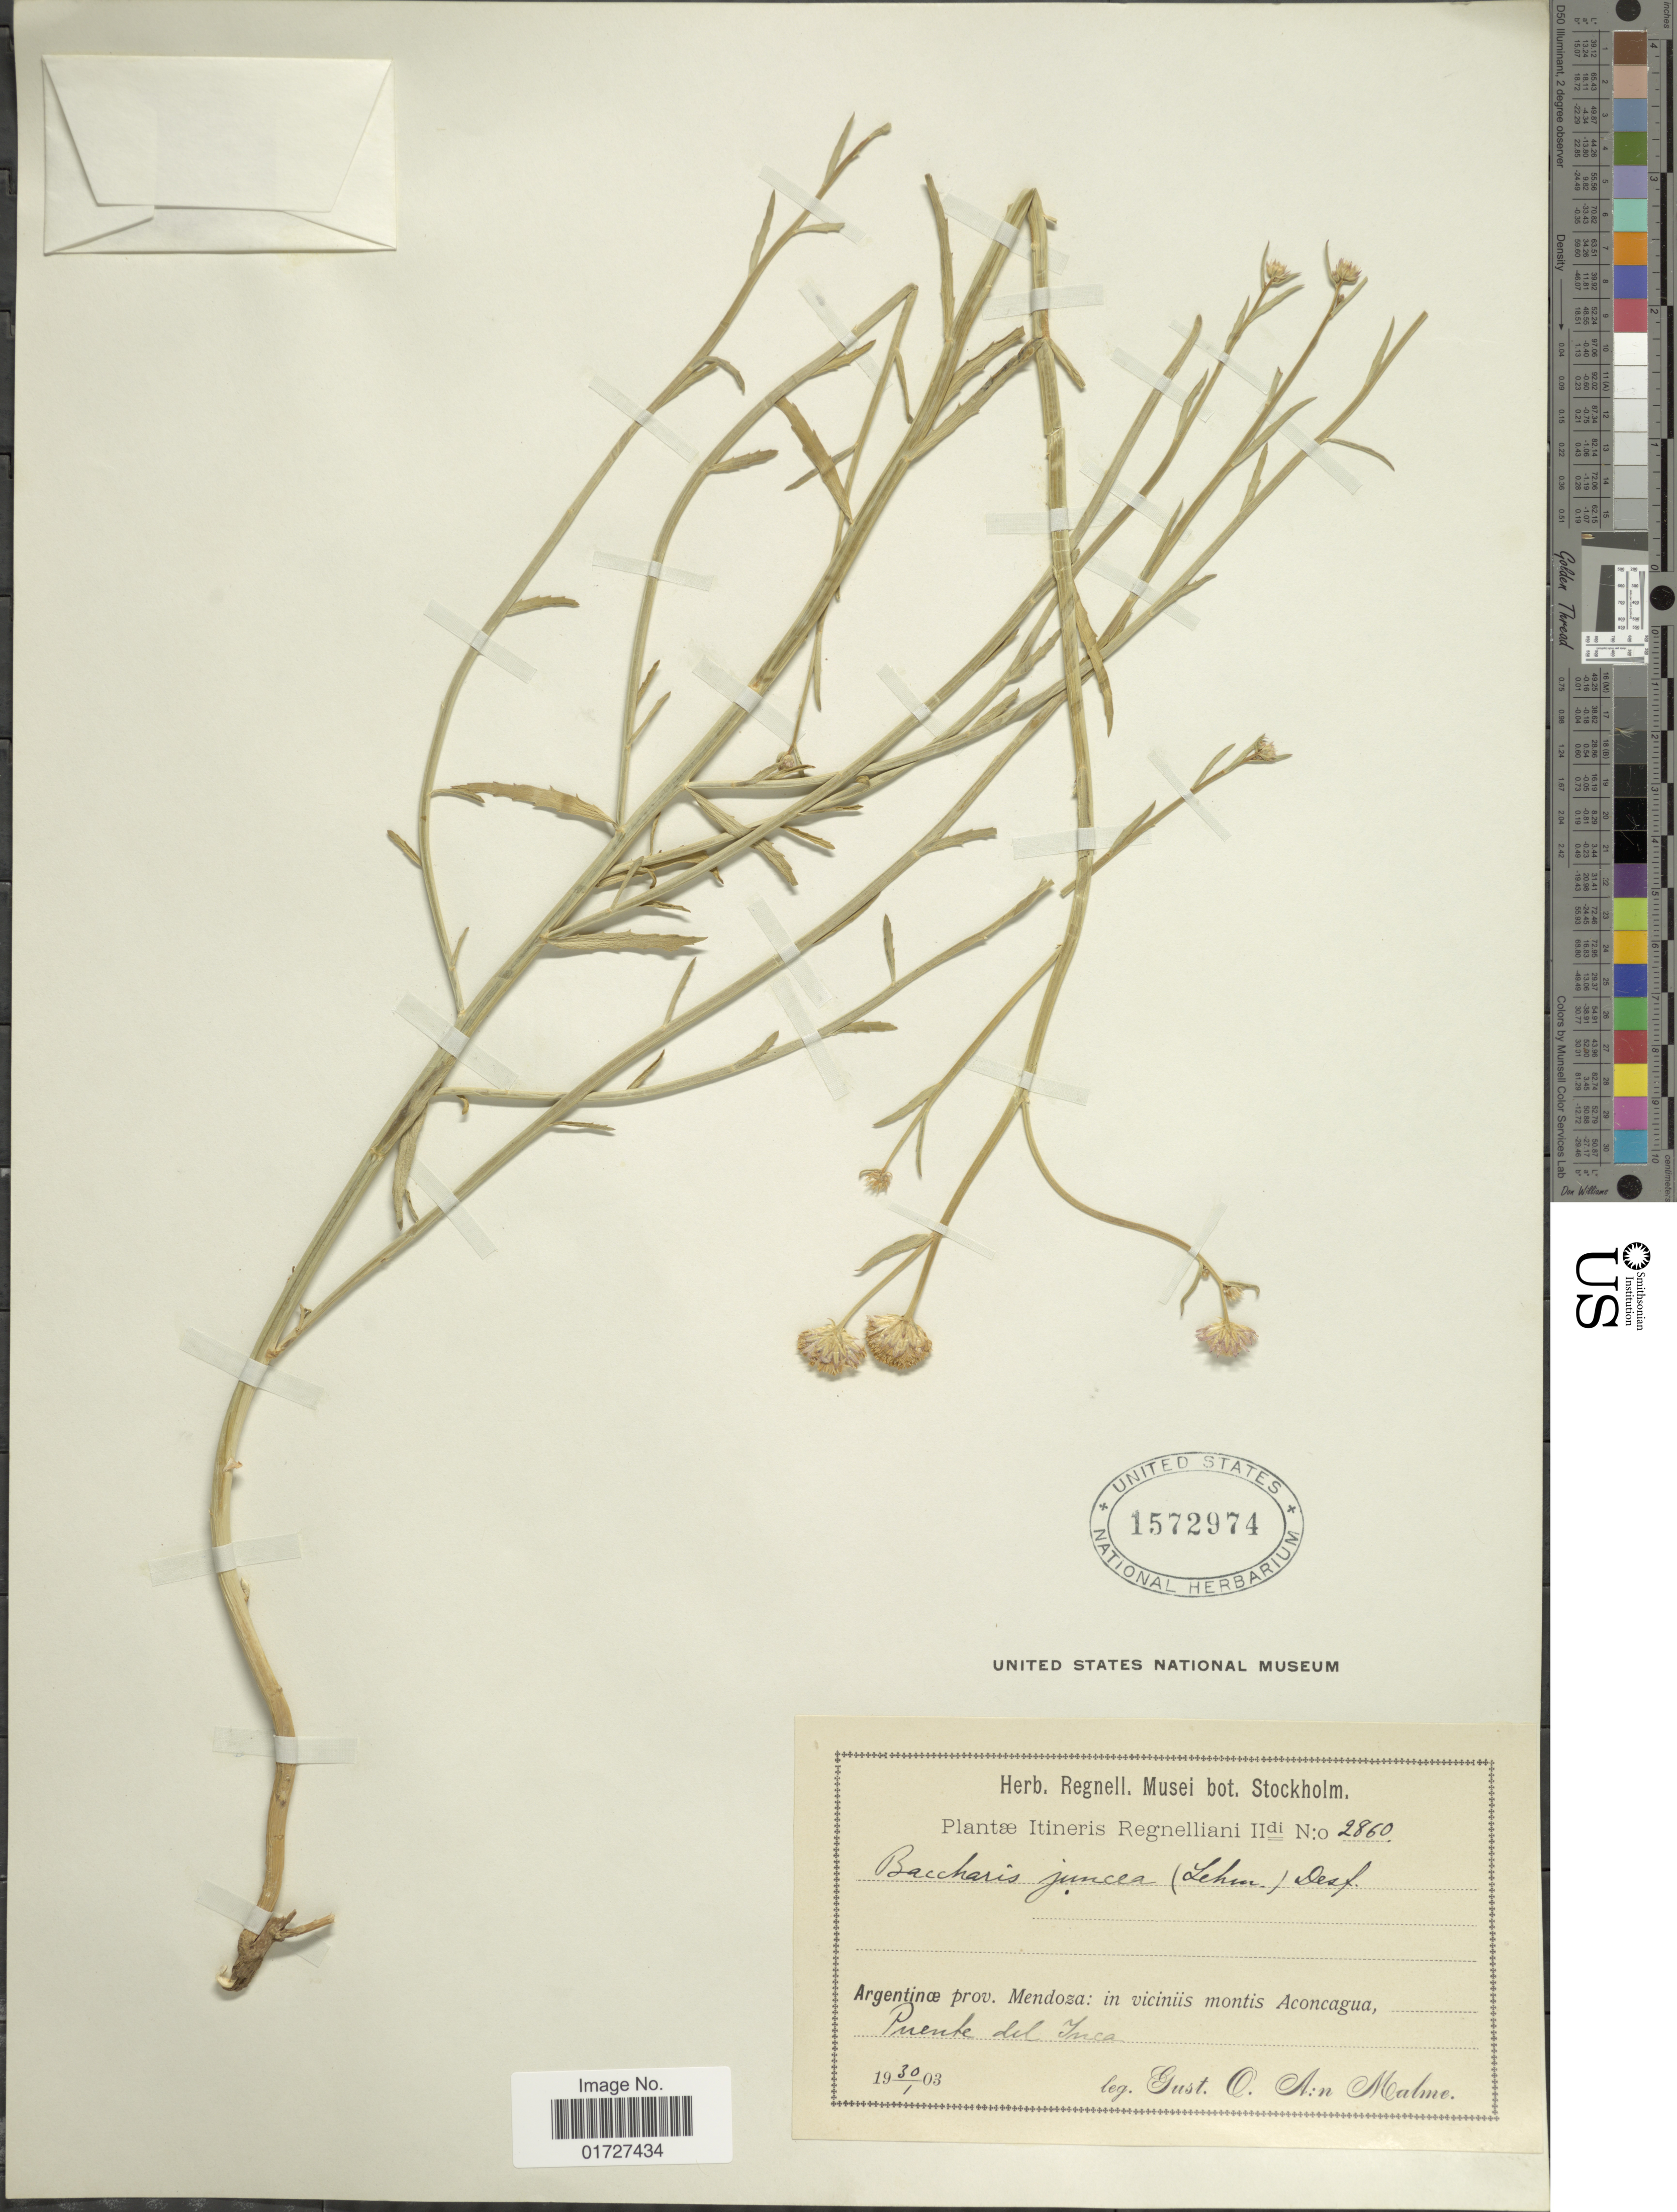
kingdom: Plantae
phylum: Tracheophyta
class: Magnoliopsida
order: Asterales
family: Asteraceae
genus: Baccharis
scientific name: Baccharis juncea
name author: (Lehm.) Desf.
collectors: G. O. A. Malme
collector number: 2860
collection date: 1903-01-30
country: Argentina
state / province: Mendoza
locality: in viciniis montis Aconcagua, Puente del Inca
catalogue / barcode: US 1572974